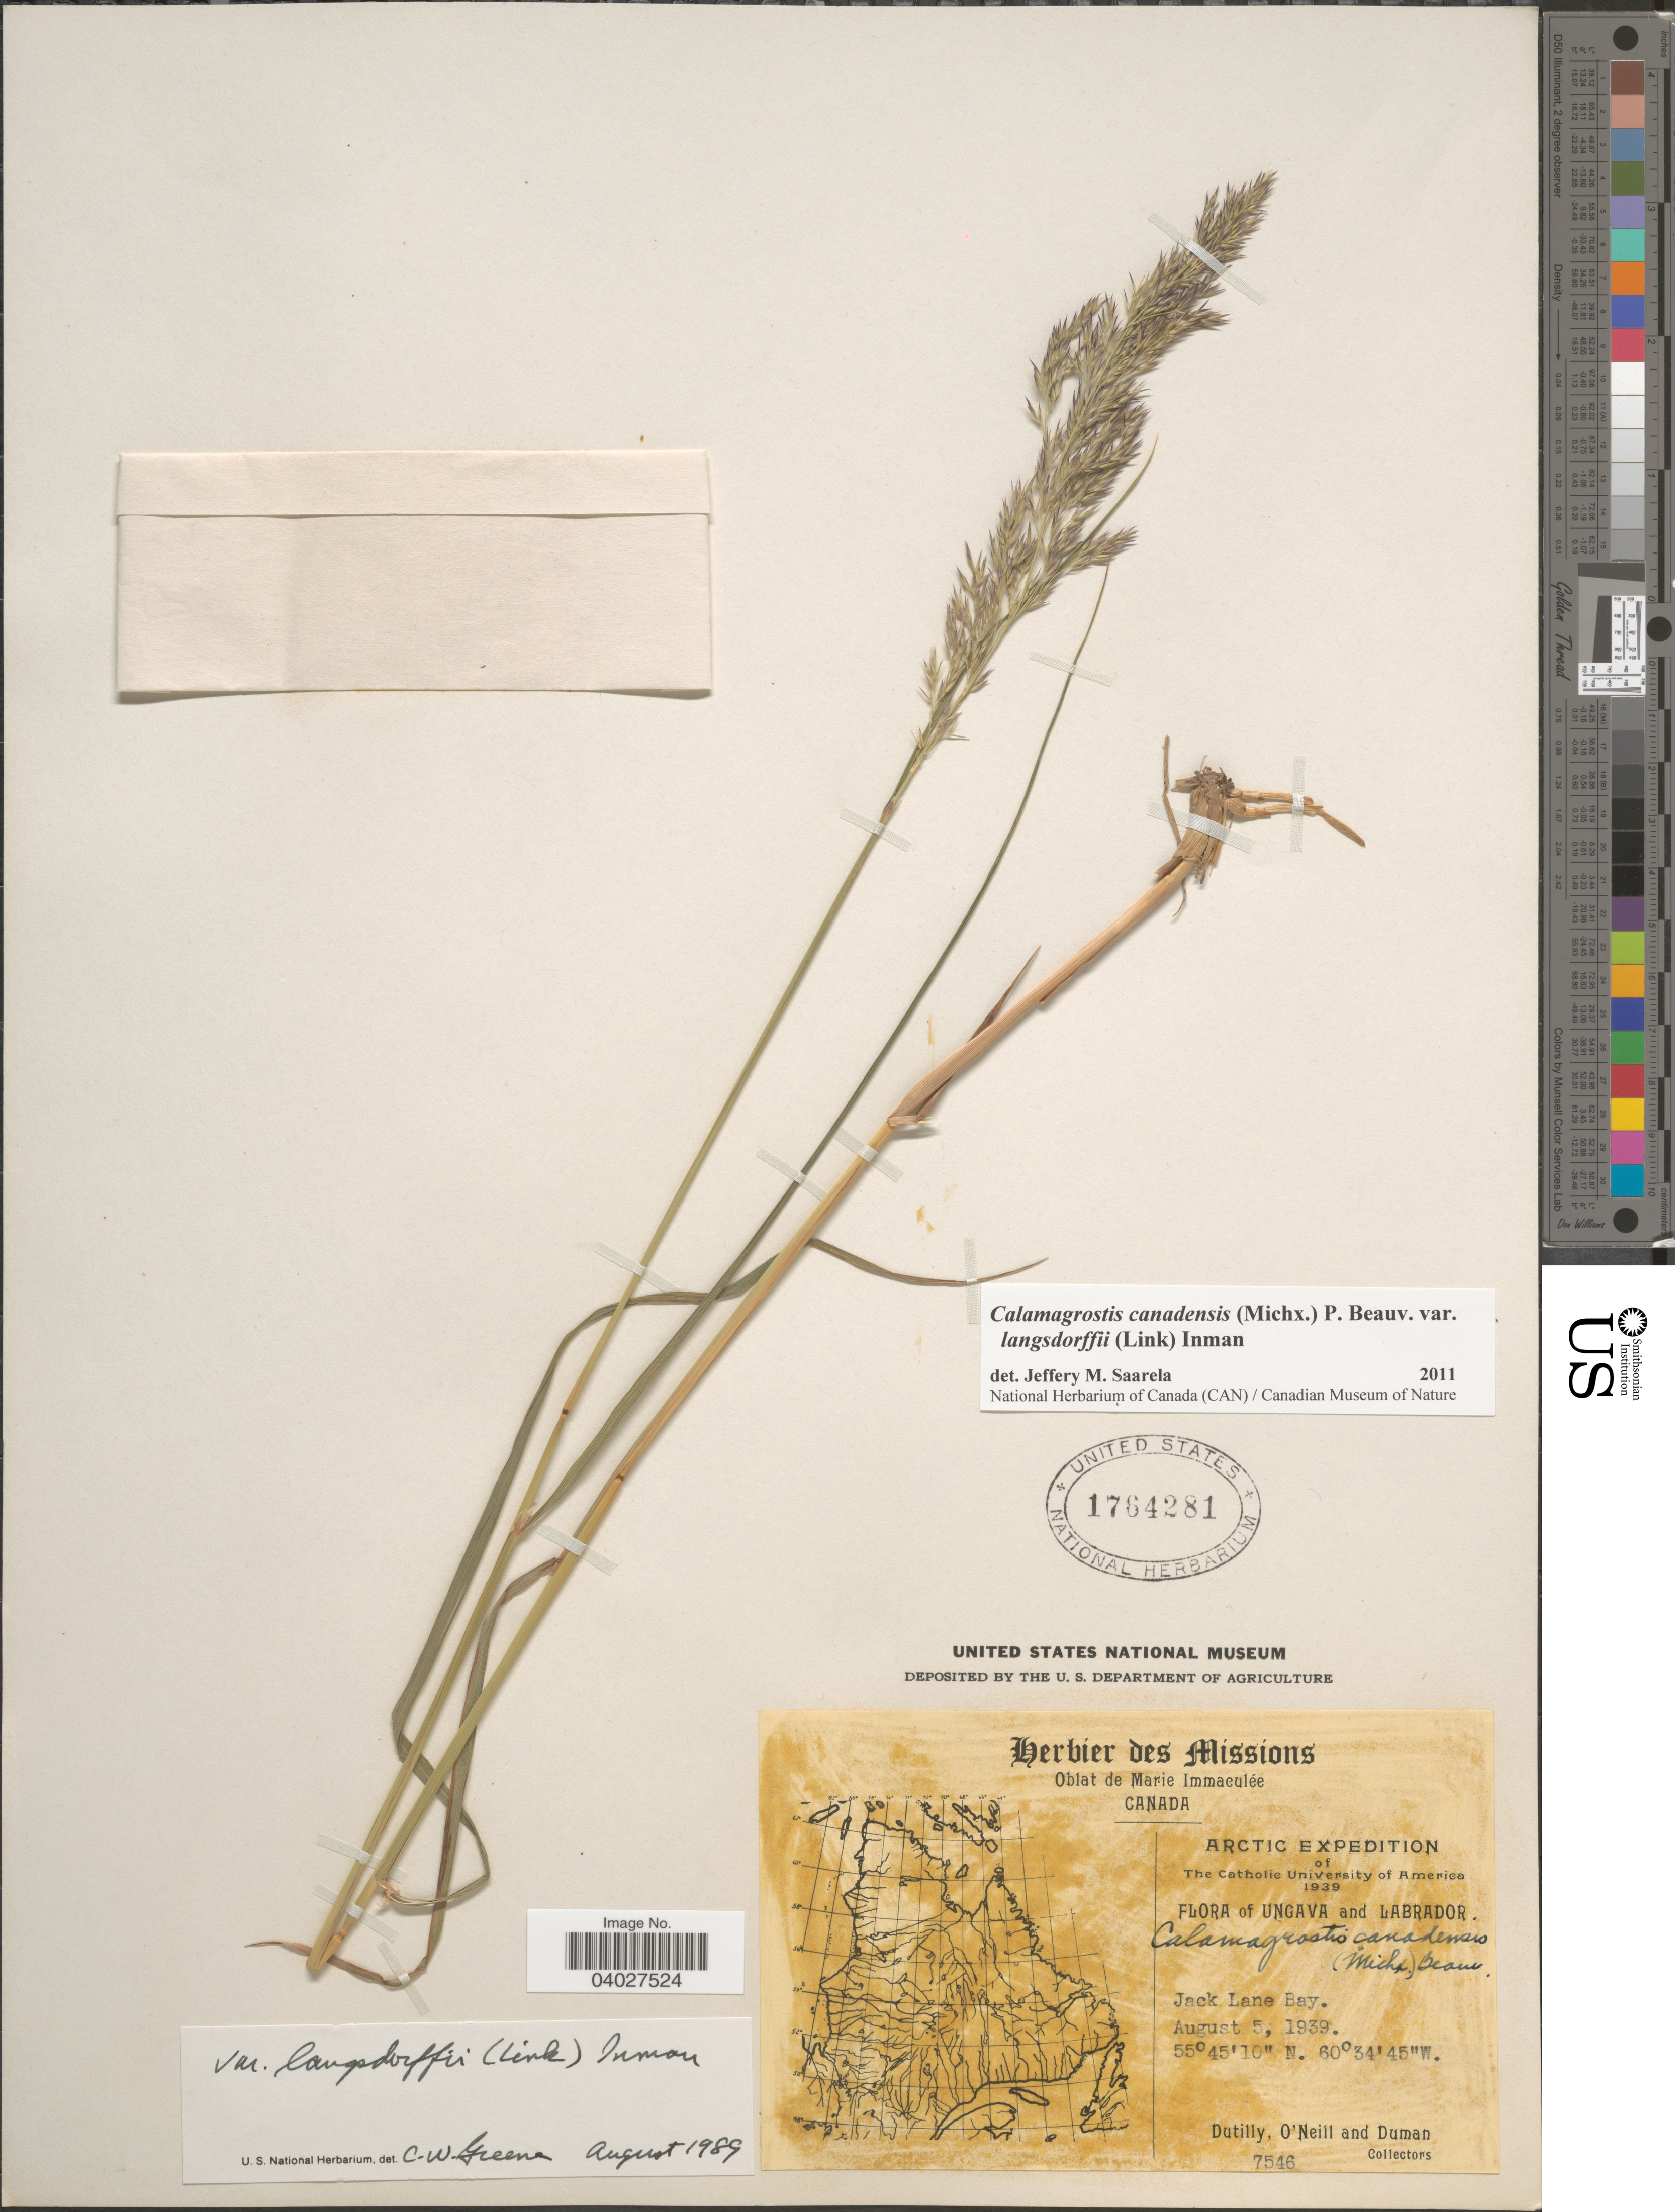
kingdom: Plantae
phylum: Tracheophyta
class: Liliopsida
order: Poales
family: Poaceae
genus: Calamagrostis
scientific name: Calamagrostis canadensis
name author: (Michx.) P. Beauv.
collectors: -. Dutilly, -. O'Neill & -. Duman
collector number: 7546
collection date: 1939-08-05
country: Canada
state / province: Newfoundland and Labrador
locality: Ungava and Labrador. Jack Lane Bay.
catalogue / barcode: US 1764281